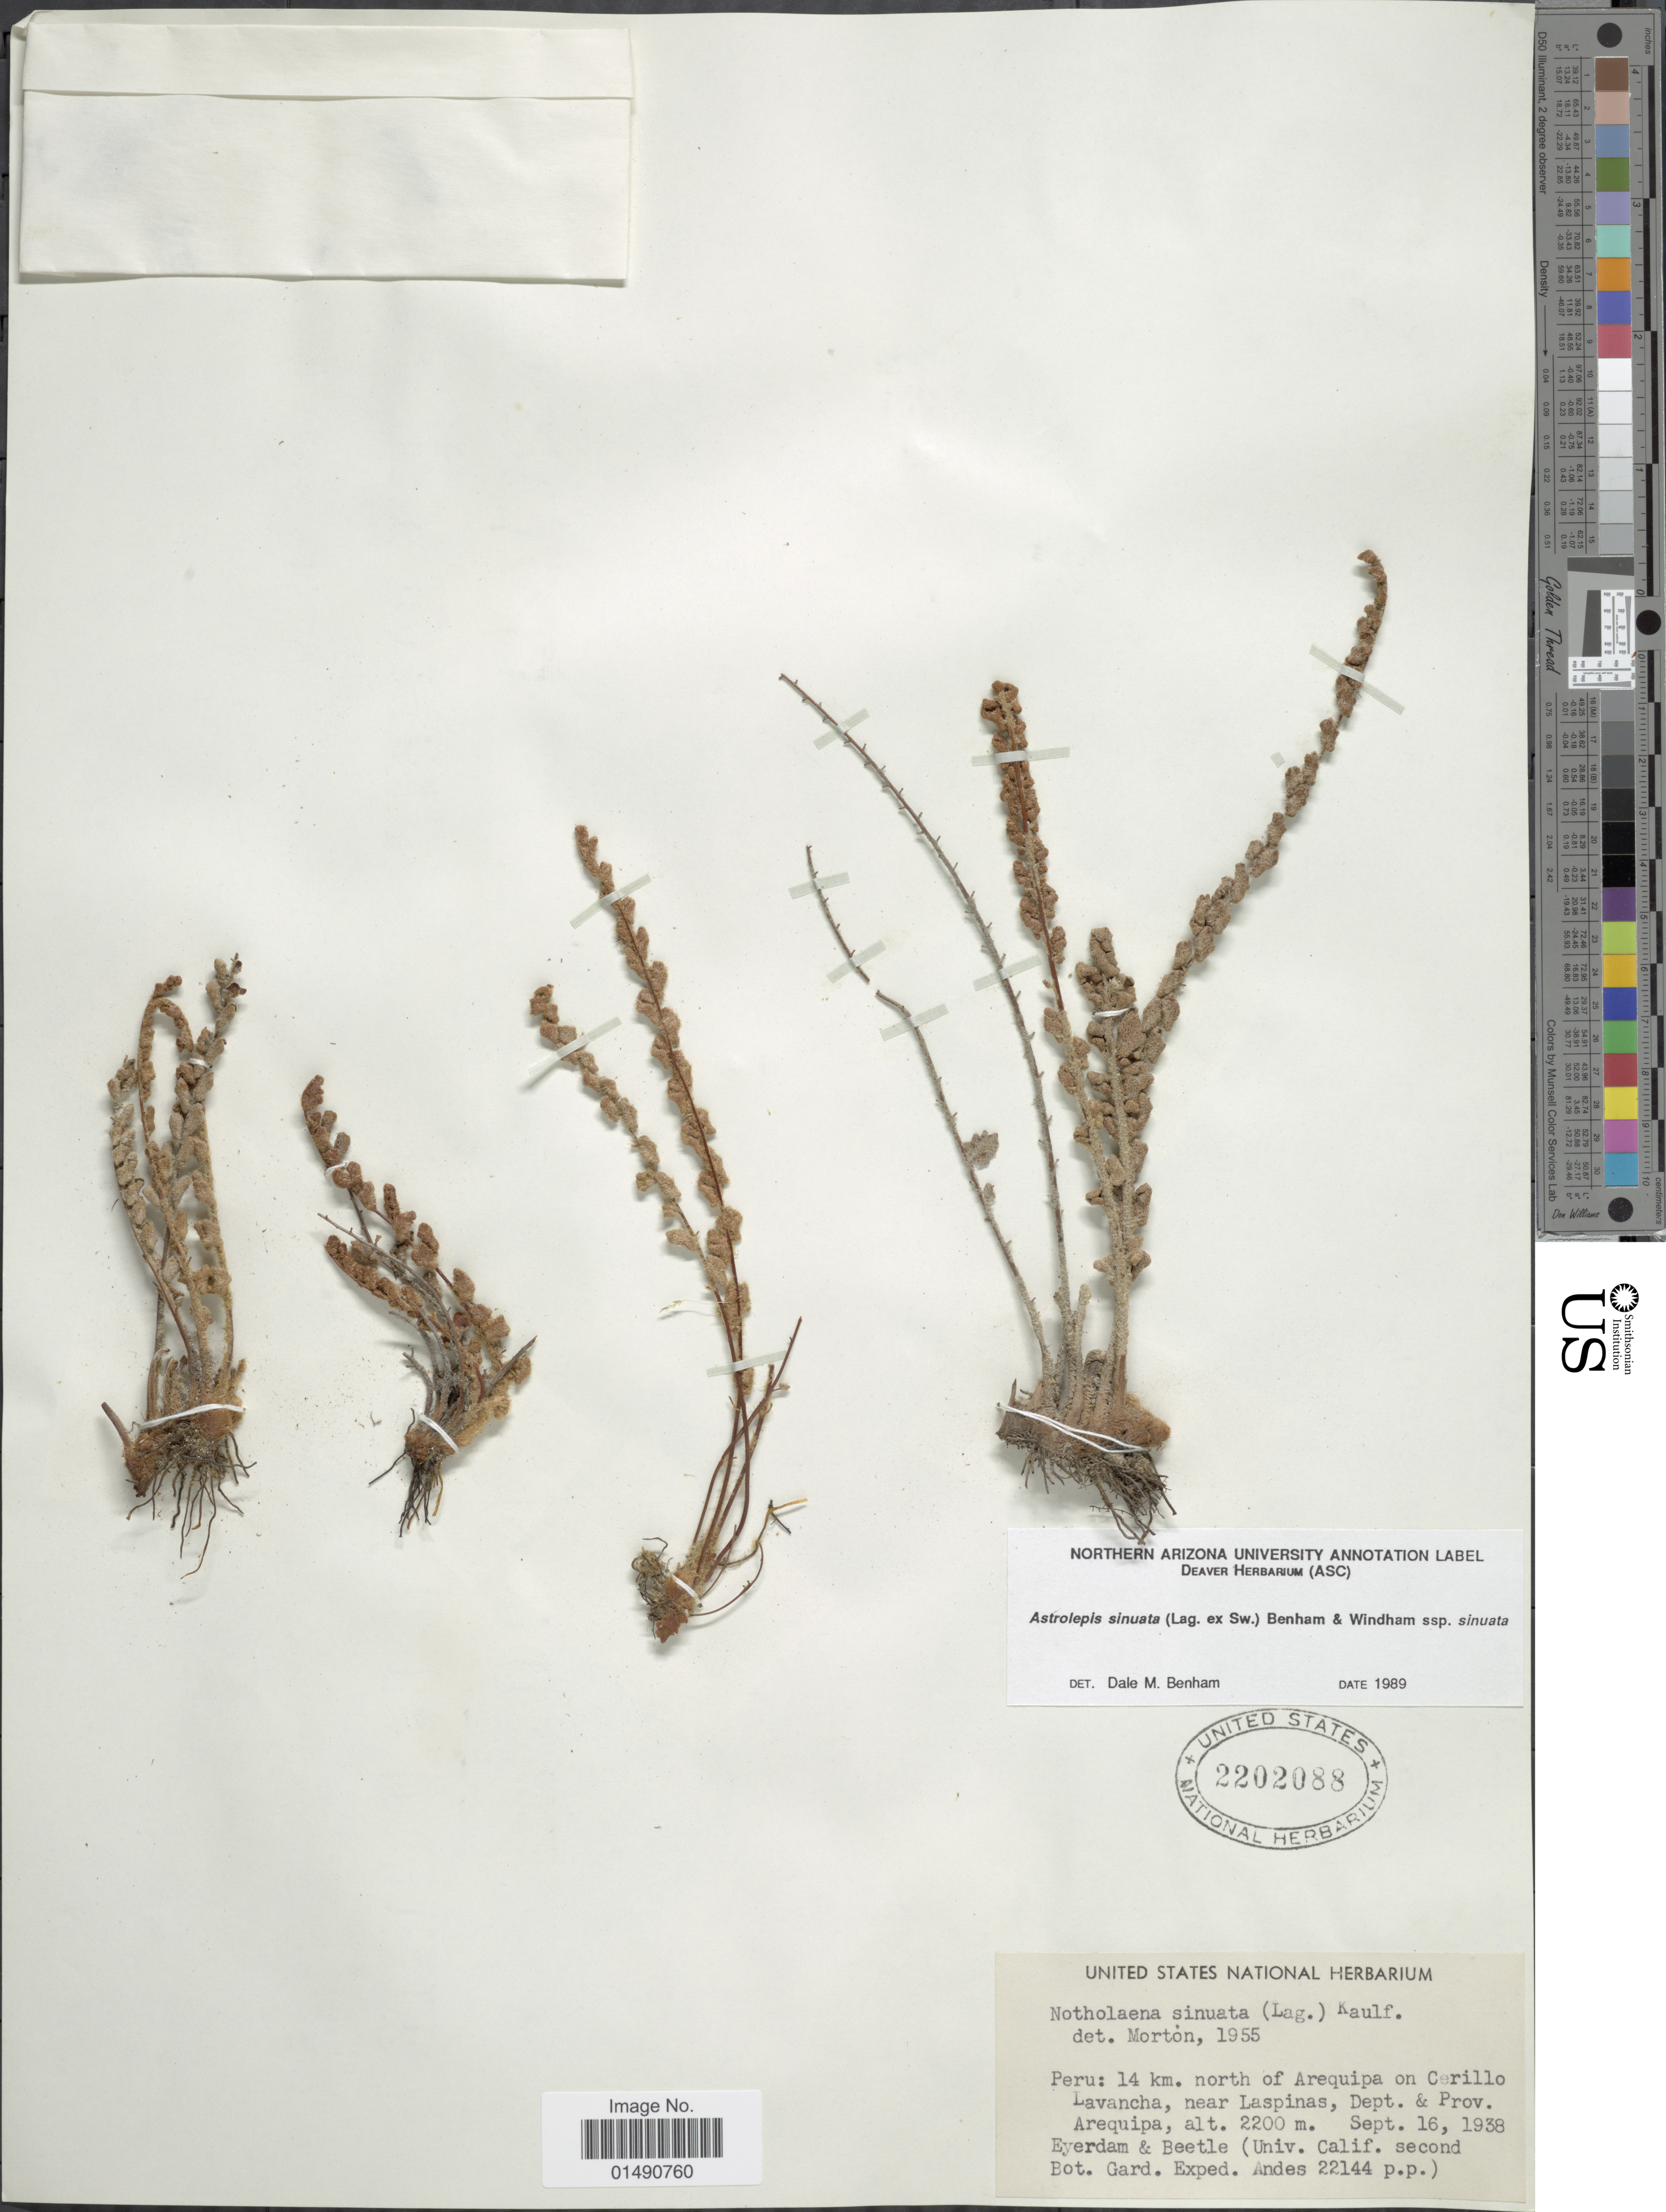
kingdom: Plantae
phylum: Tracheophyta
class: Polypodiopsida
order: Polypodiales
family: Pteridaceae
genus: Astrolepis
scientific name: Astrolepis sinuata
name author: (Lag. ex Sw.) D.M. Benham & Windham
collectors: -. Eyerdam & Beetle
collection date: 1938-09-16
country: Peru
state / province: Arequipa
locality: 14 km. north of Arequipa on Cerillo Lavancha, near Laspinas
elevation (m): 2200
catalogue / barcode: US 2202088